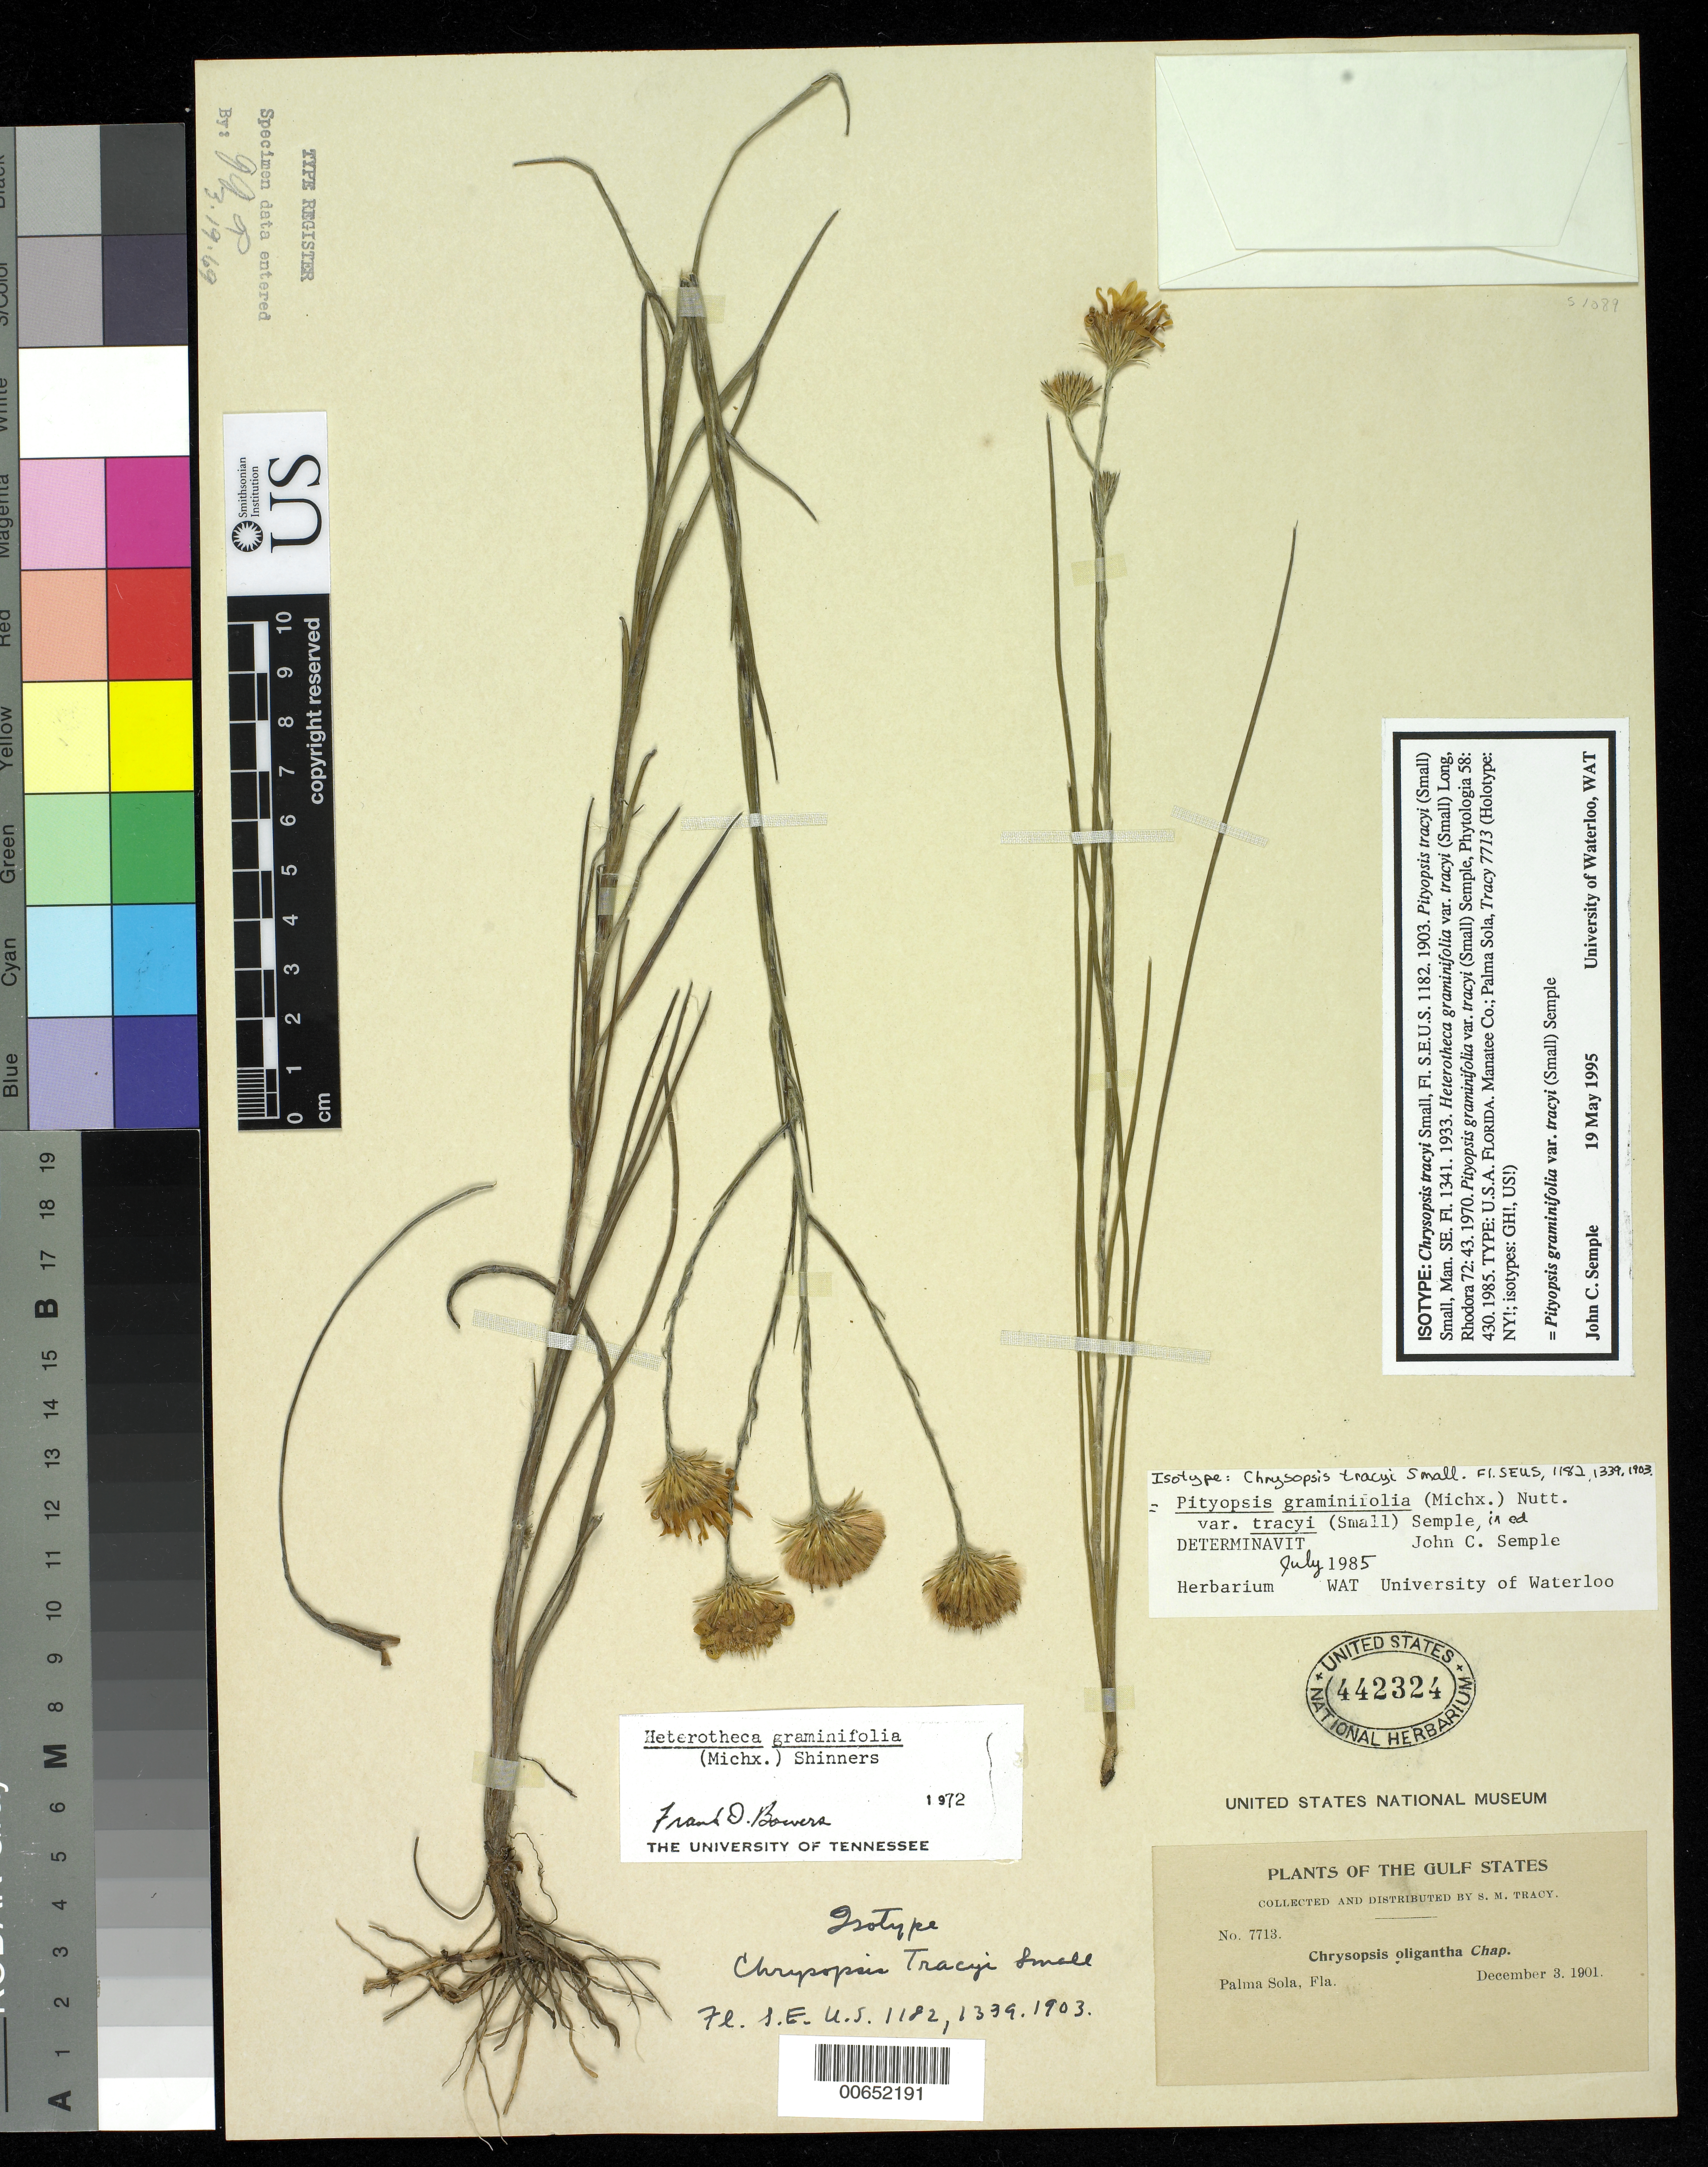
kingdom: Plantae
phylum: Tracheophyta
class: Magnoliopsida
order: Asterales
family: Asteraceae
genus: Chrysopsis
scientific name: Chrysopsis tracyi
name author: Small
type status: Isotype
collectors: S. M. Tracy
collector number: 7713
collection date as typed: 03 Dec 1901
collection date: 1901-12-03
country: United States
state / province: Florida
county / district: Manatee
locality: Palma Sola.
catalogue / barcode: US 442324